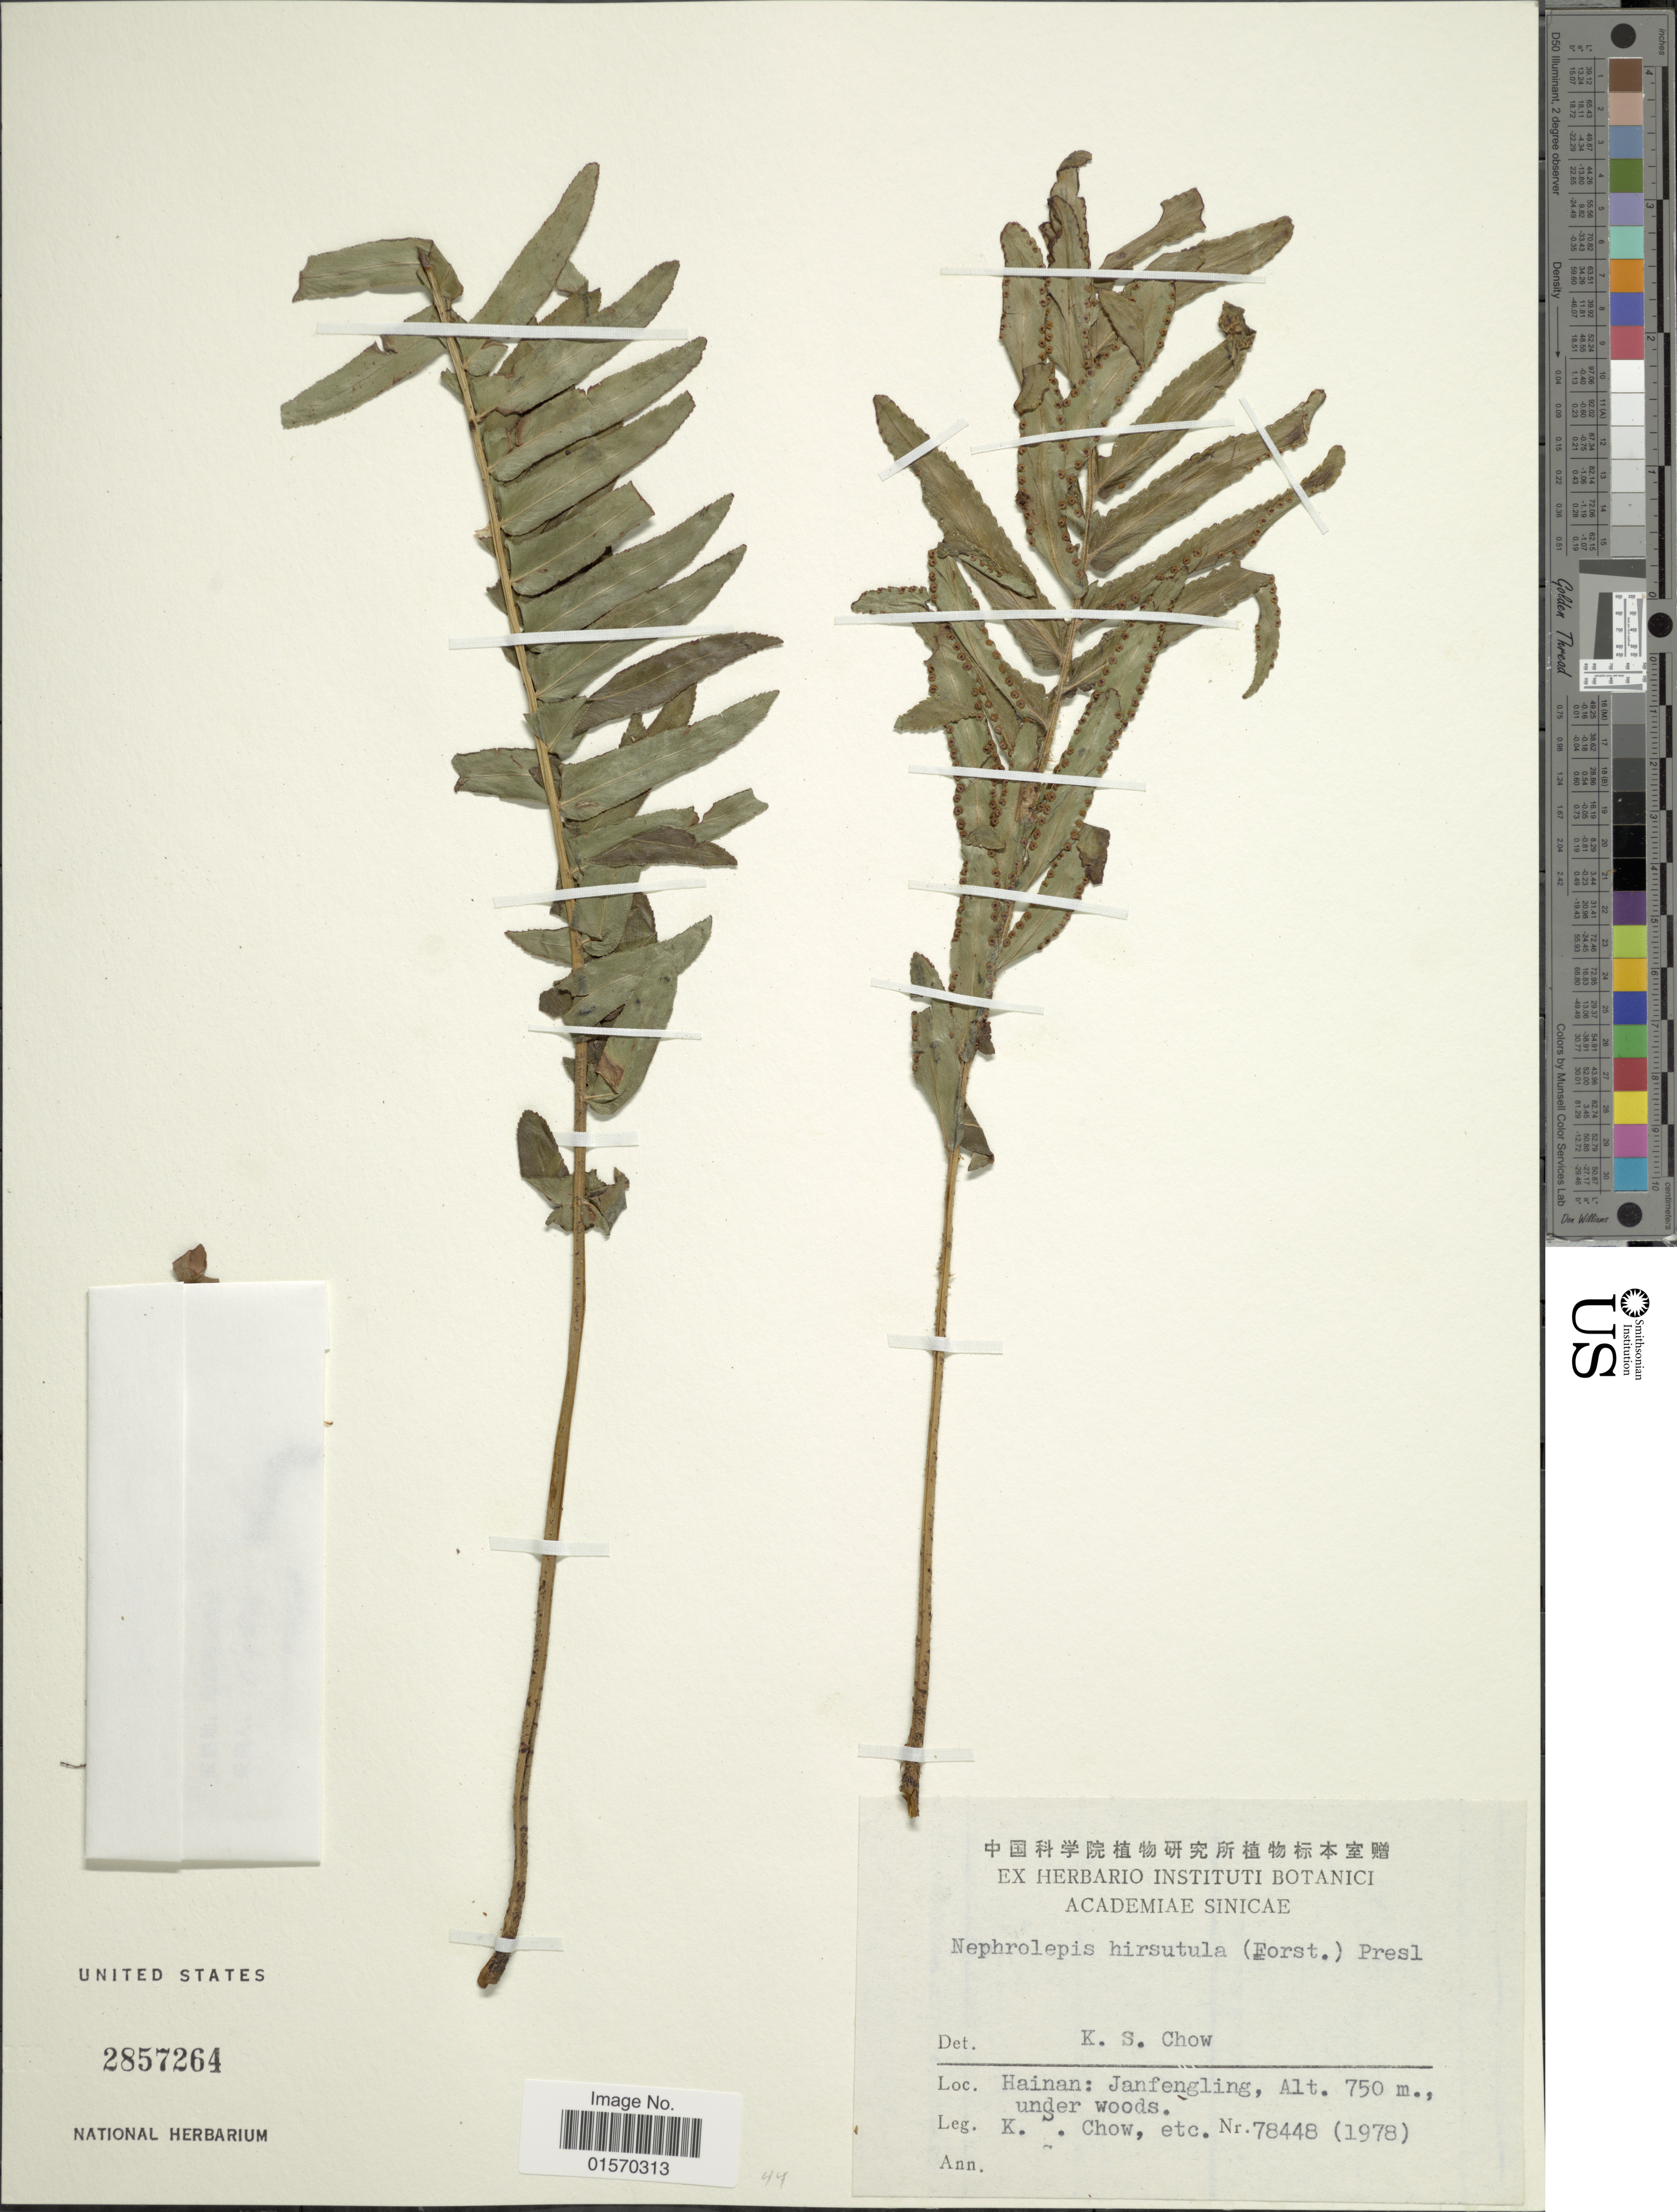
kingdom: Plantae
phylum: Tracheophyta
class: Polypodiopsida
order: Polypodiales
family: Nephrolepidaceae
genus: Nephrolepis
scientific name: Nephrolepis multiflora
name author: (Roxb.) F.M. Jarrett ex C.V. Morton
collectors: K. S. Chow & et al.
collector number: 78448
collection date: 1978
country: China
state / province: Hainan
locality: Janfengling, under woods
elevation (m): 750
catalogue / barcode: US 2857264